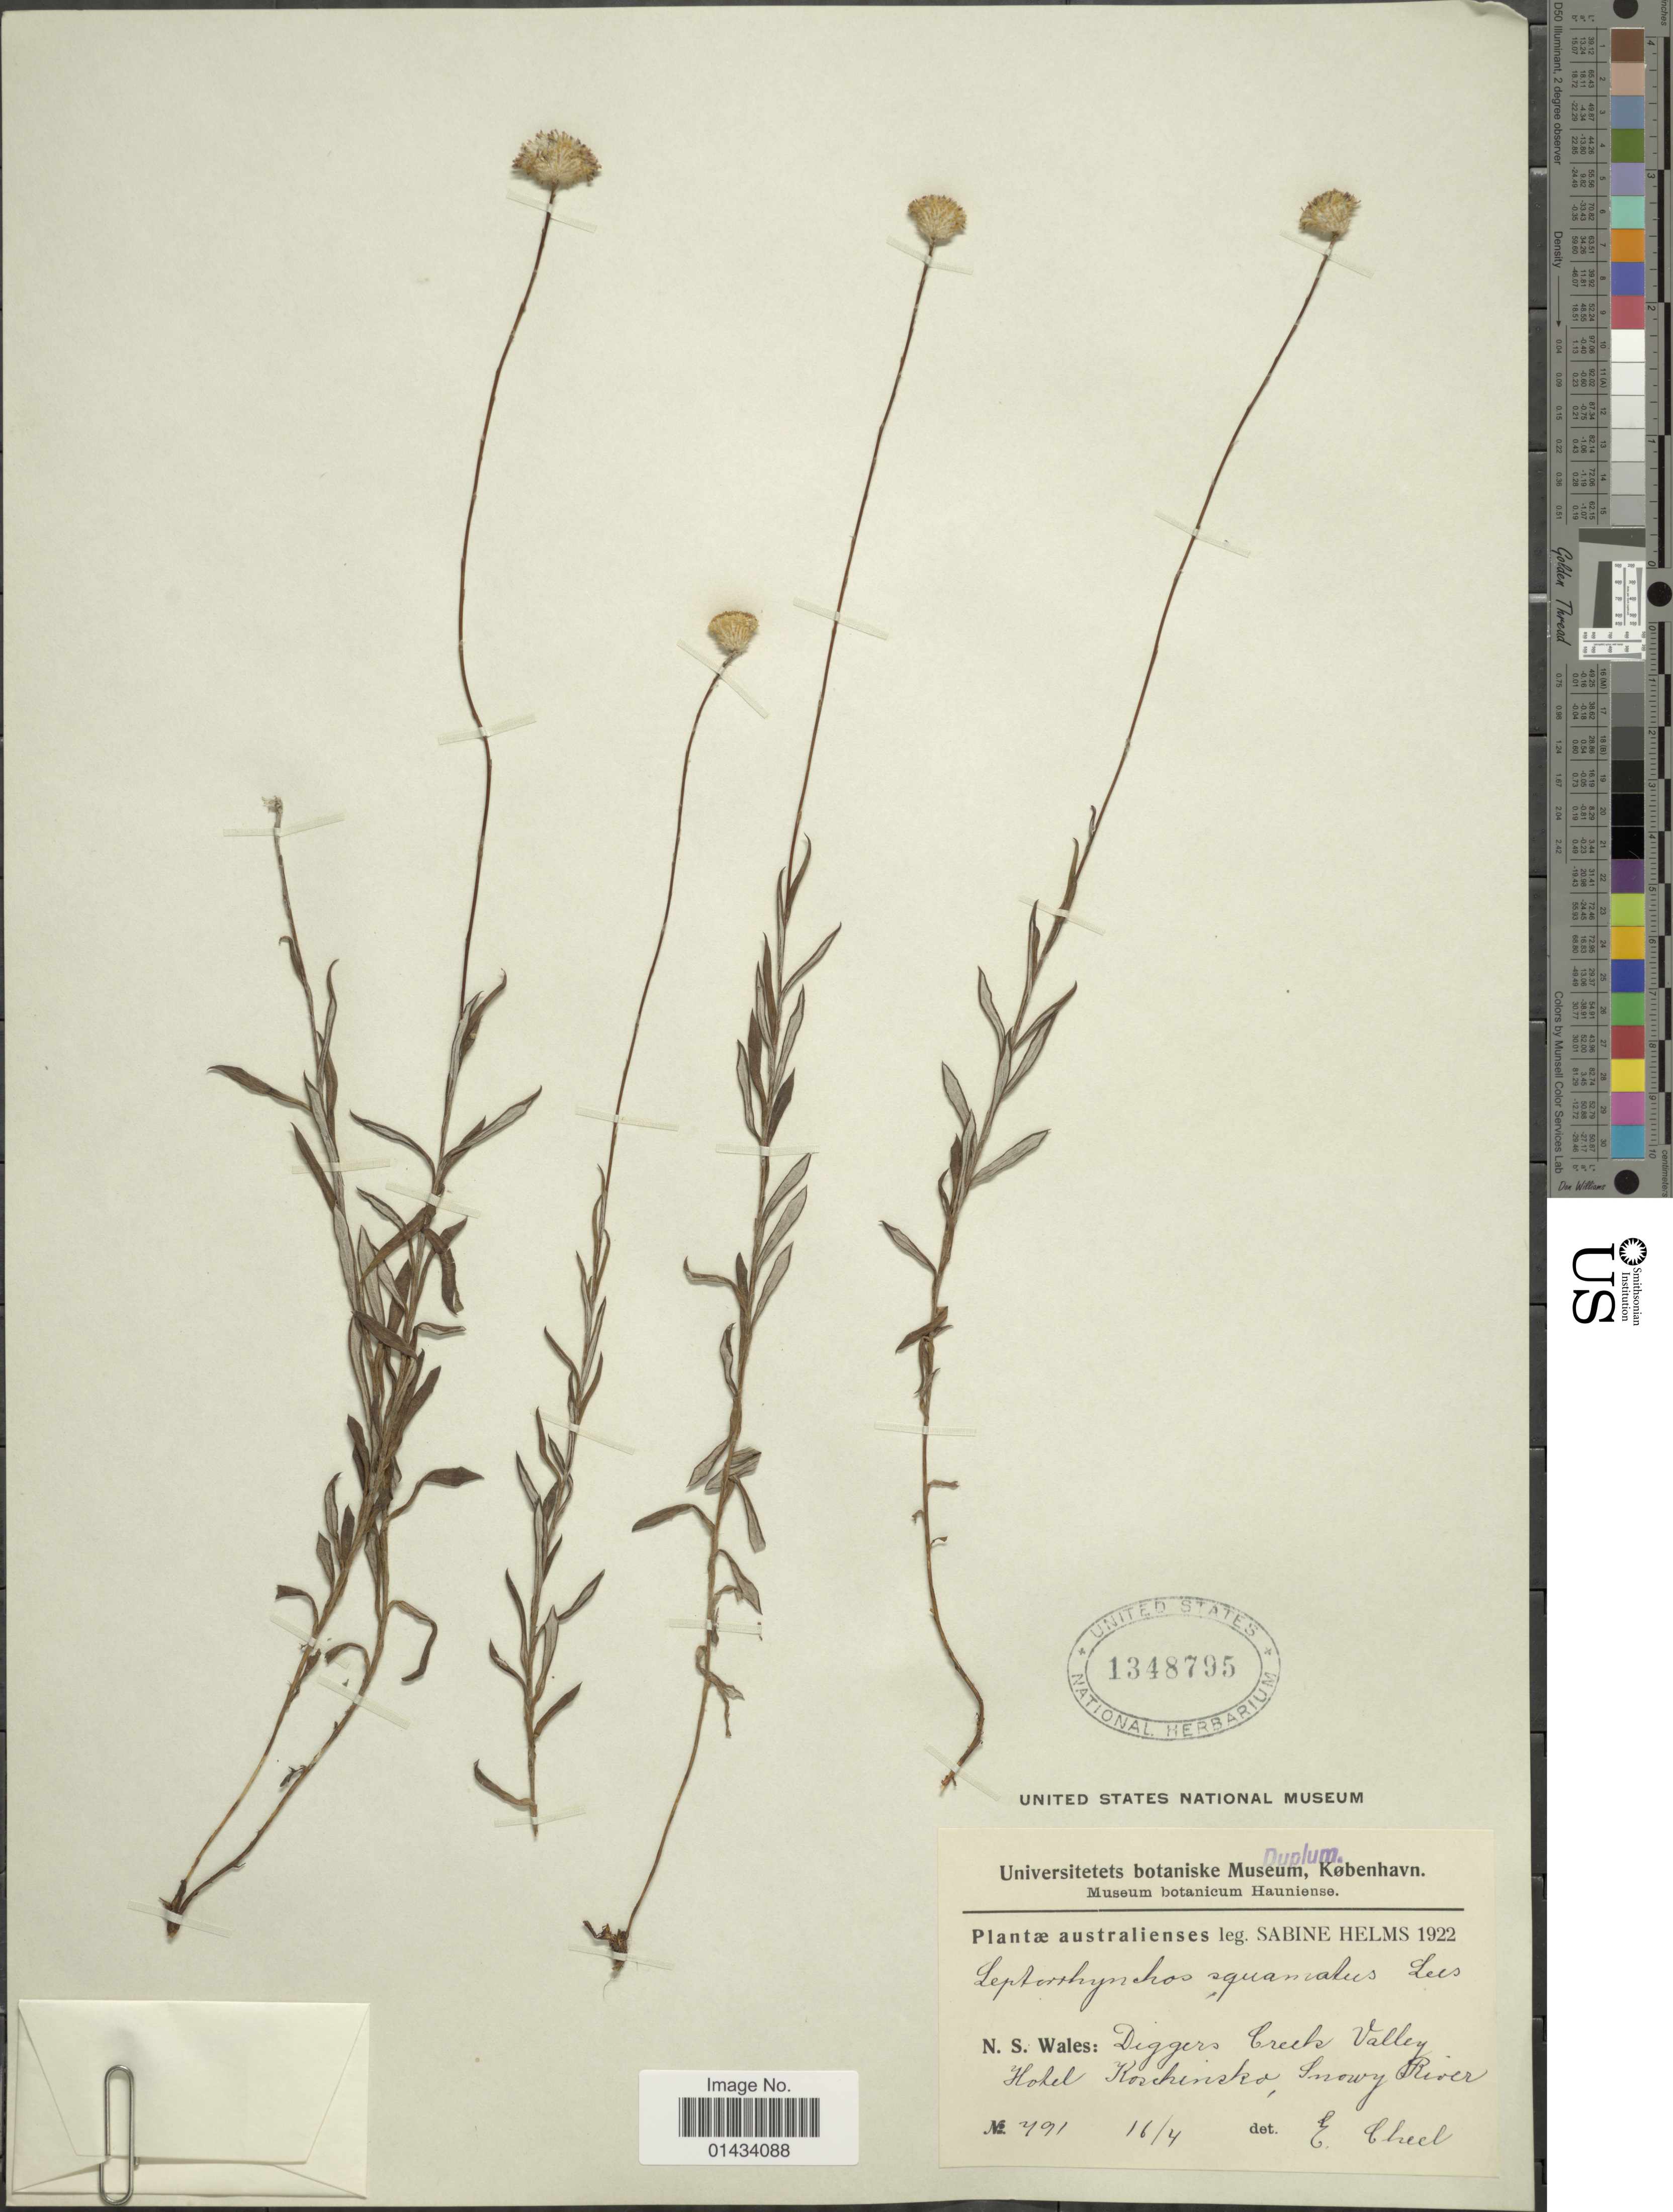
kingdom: Plantae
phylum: Tracheophyta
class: Magnoliopsida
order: Asterales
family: Asteraceae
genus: Leptorhynchos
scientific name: Leptorhynchos squamatus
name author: (Labill.) Less.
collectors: S. Helms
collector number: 791*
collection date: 1922-04-16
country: Australia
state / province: New South Wales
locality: Australienses, Diggers Creek Valley, Hohel Koschinko, Snowy River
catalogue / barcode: US 1348795